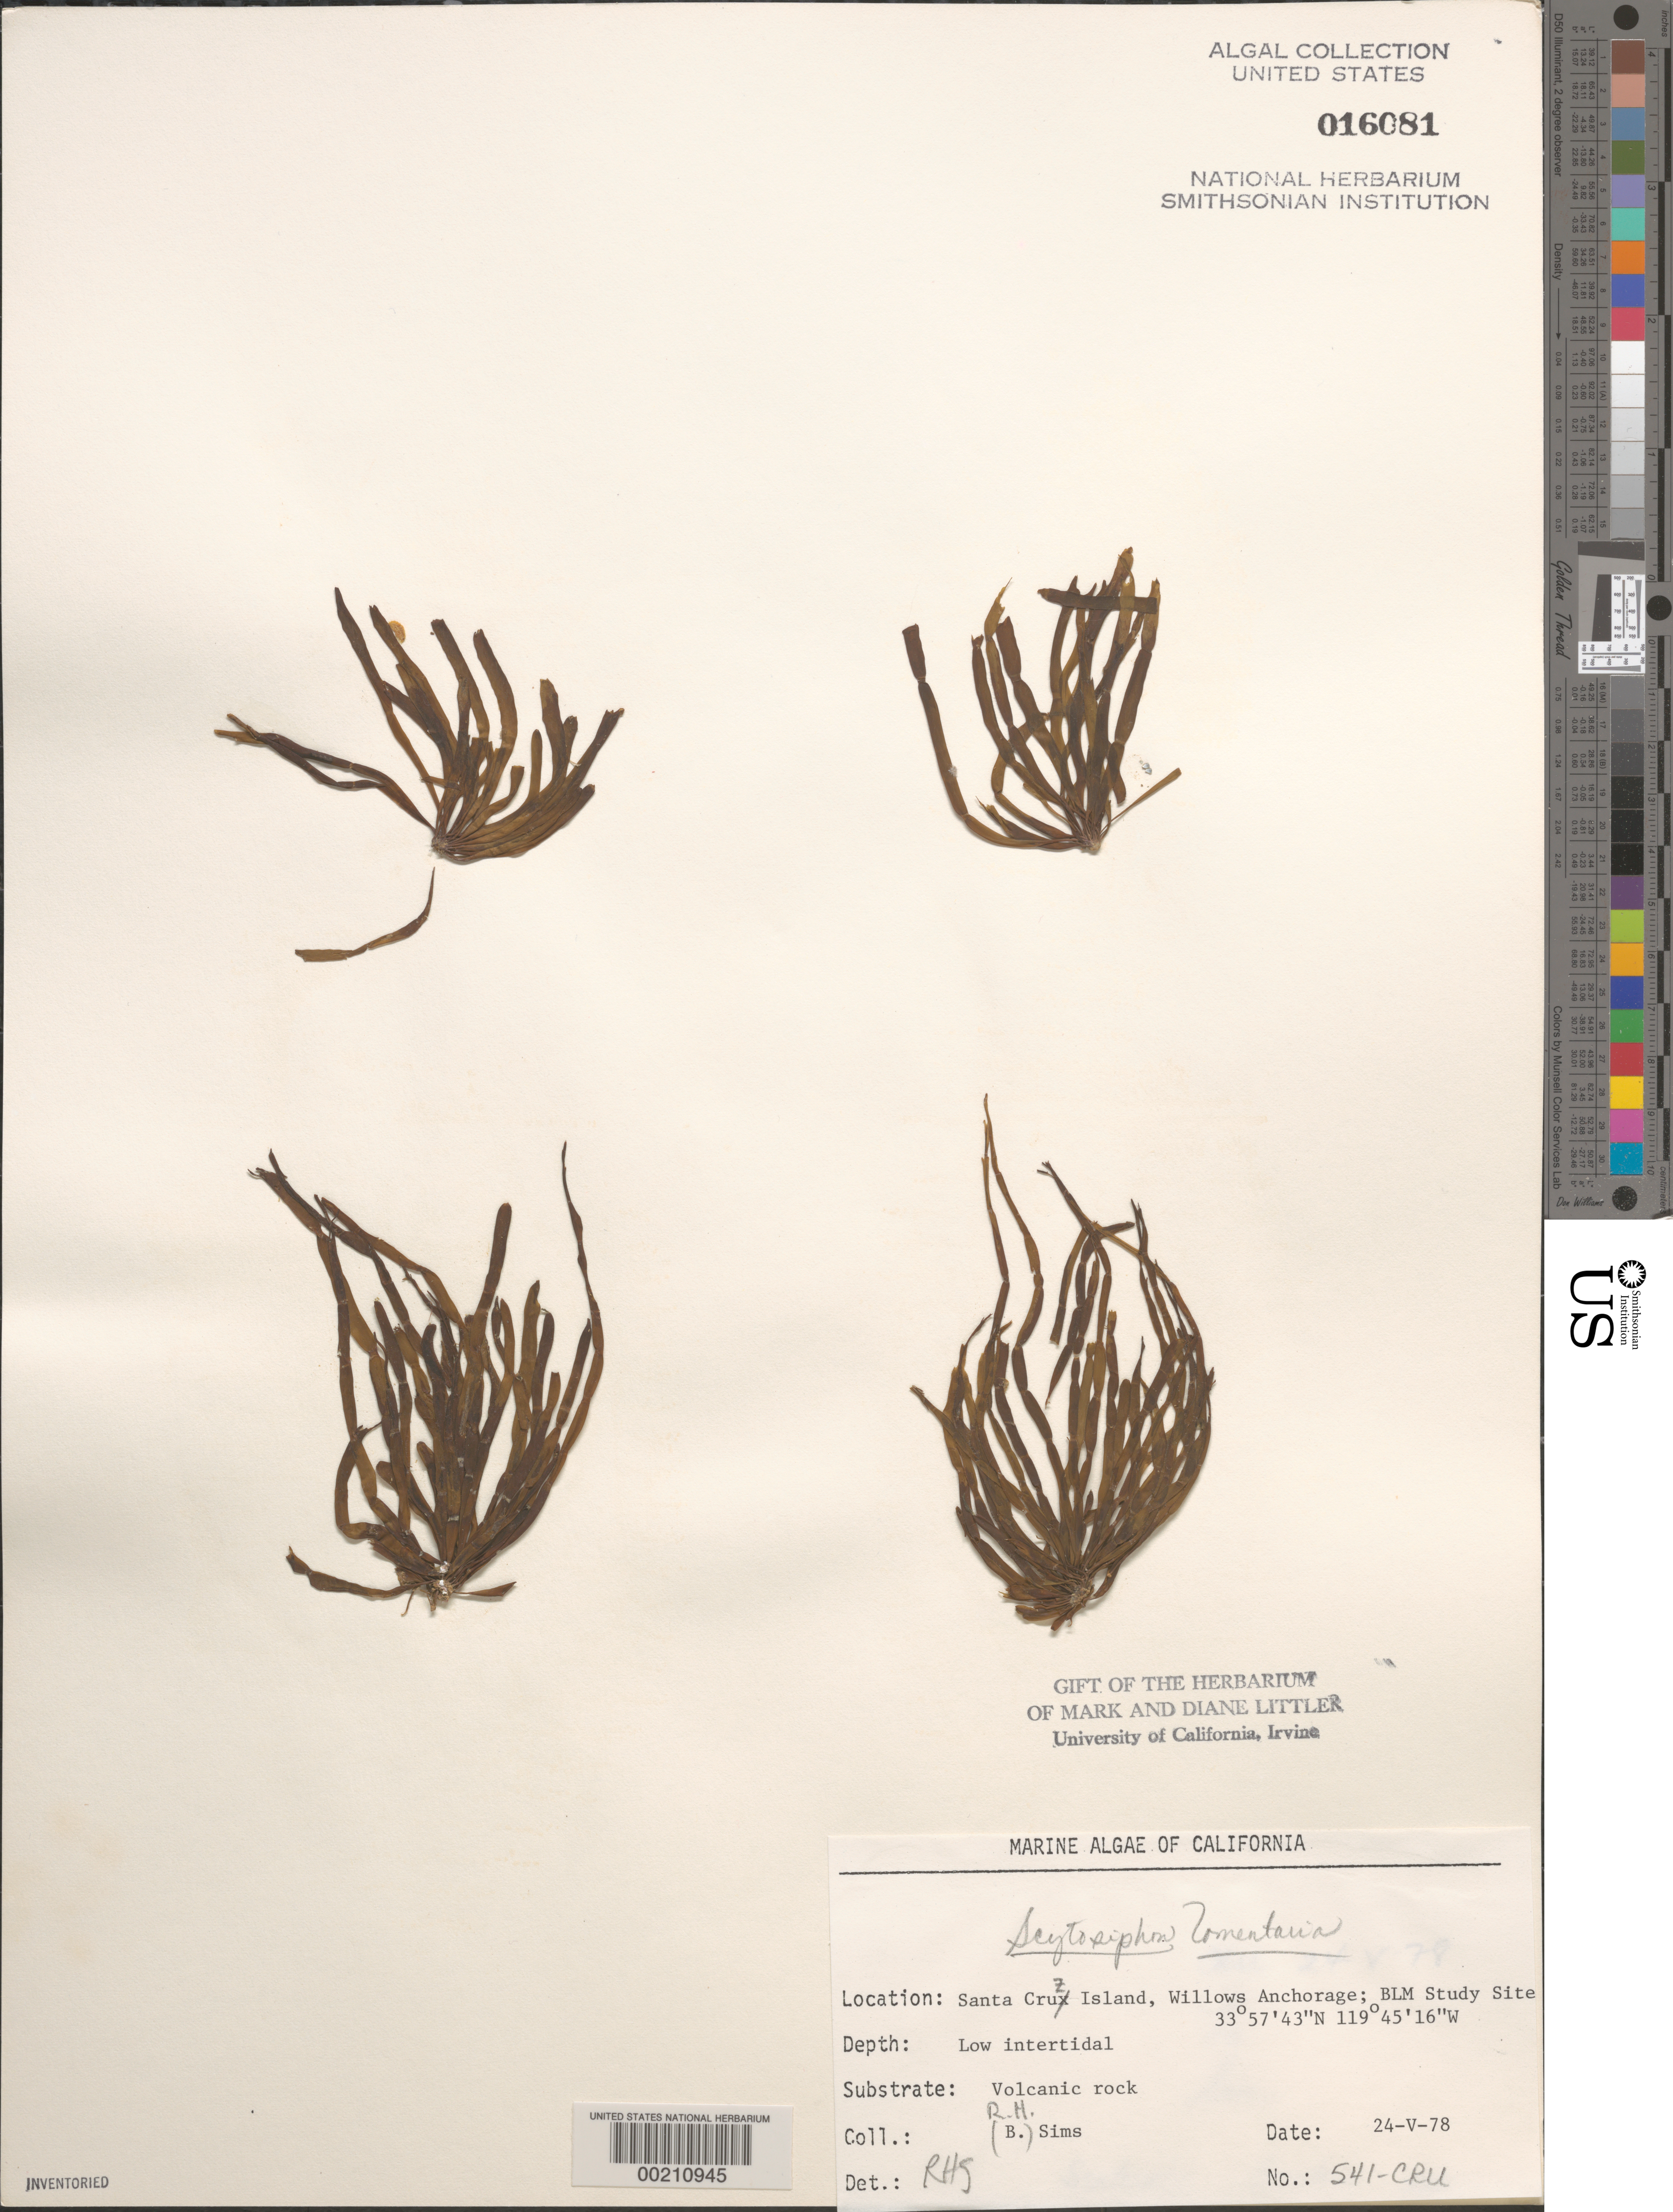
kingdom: Chromista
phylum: Ochrophyta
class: Phaeophyceae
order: Scytosiphonales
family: Scytosiphonaceae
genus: Scytosiphon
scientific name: Scytosiphon lomentaria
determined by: Sims, Robert H.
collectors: R. H. Sims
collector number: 541-cru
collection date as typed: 24 May 1978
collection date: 1978-05-24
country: United States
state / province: California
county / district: Santa Barbara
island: Santa Cruz Island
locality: Willows Anchorage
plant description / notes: BLM-SOCALBIGHT Rocky Intertidal Survey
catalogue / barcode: US 16081